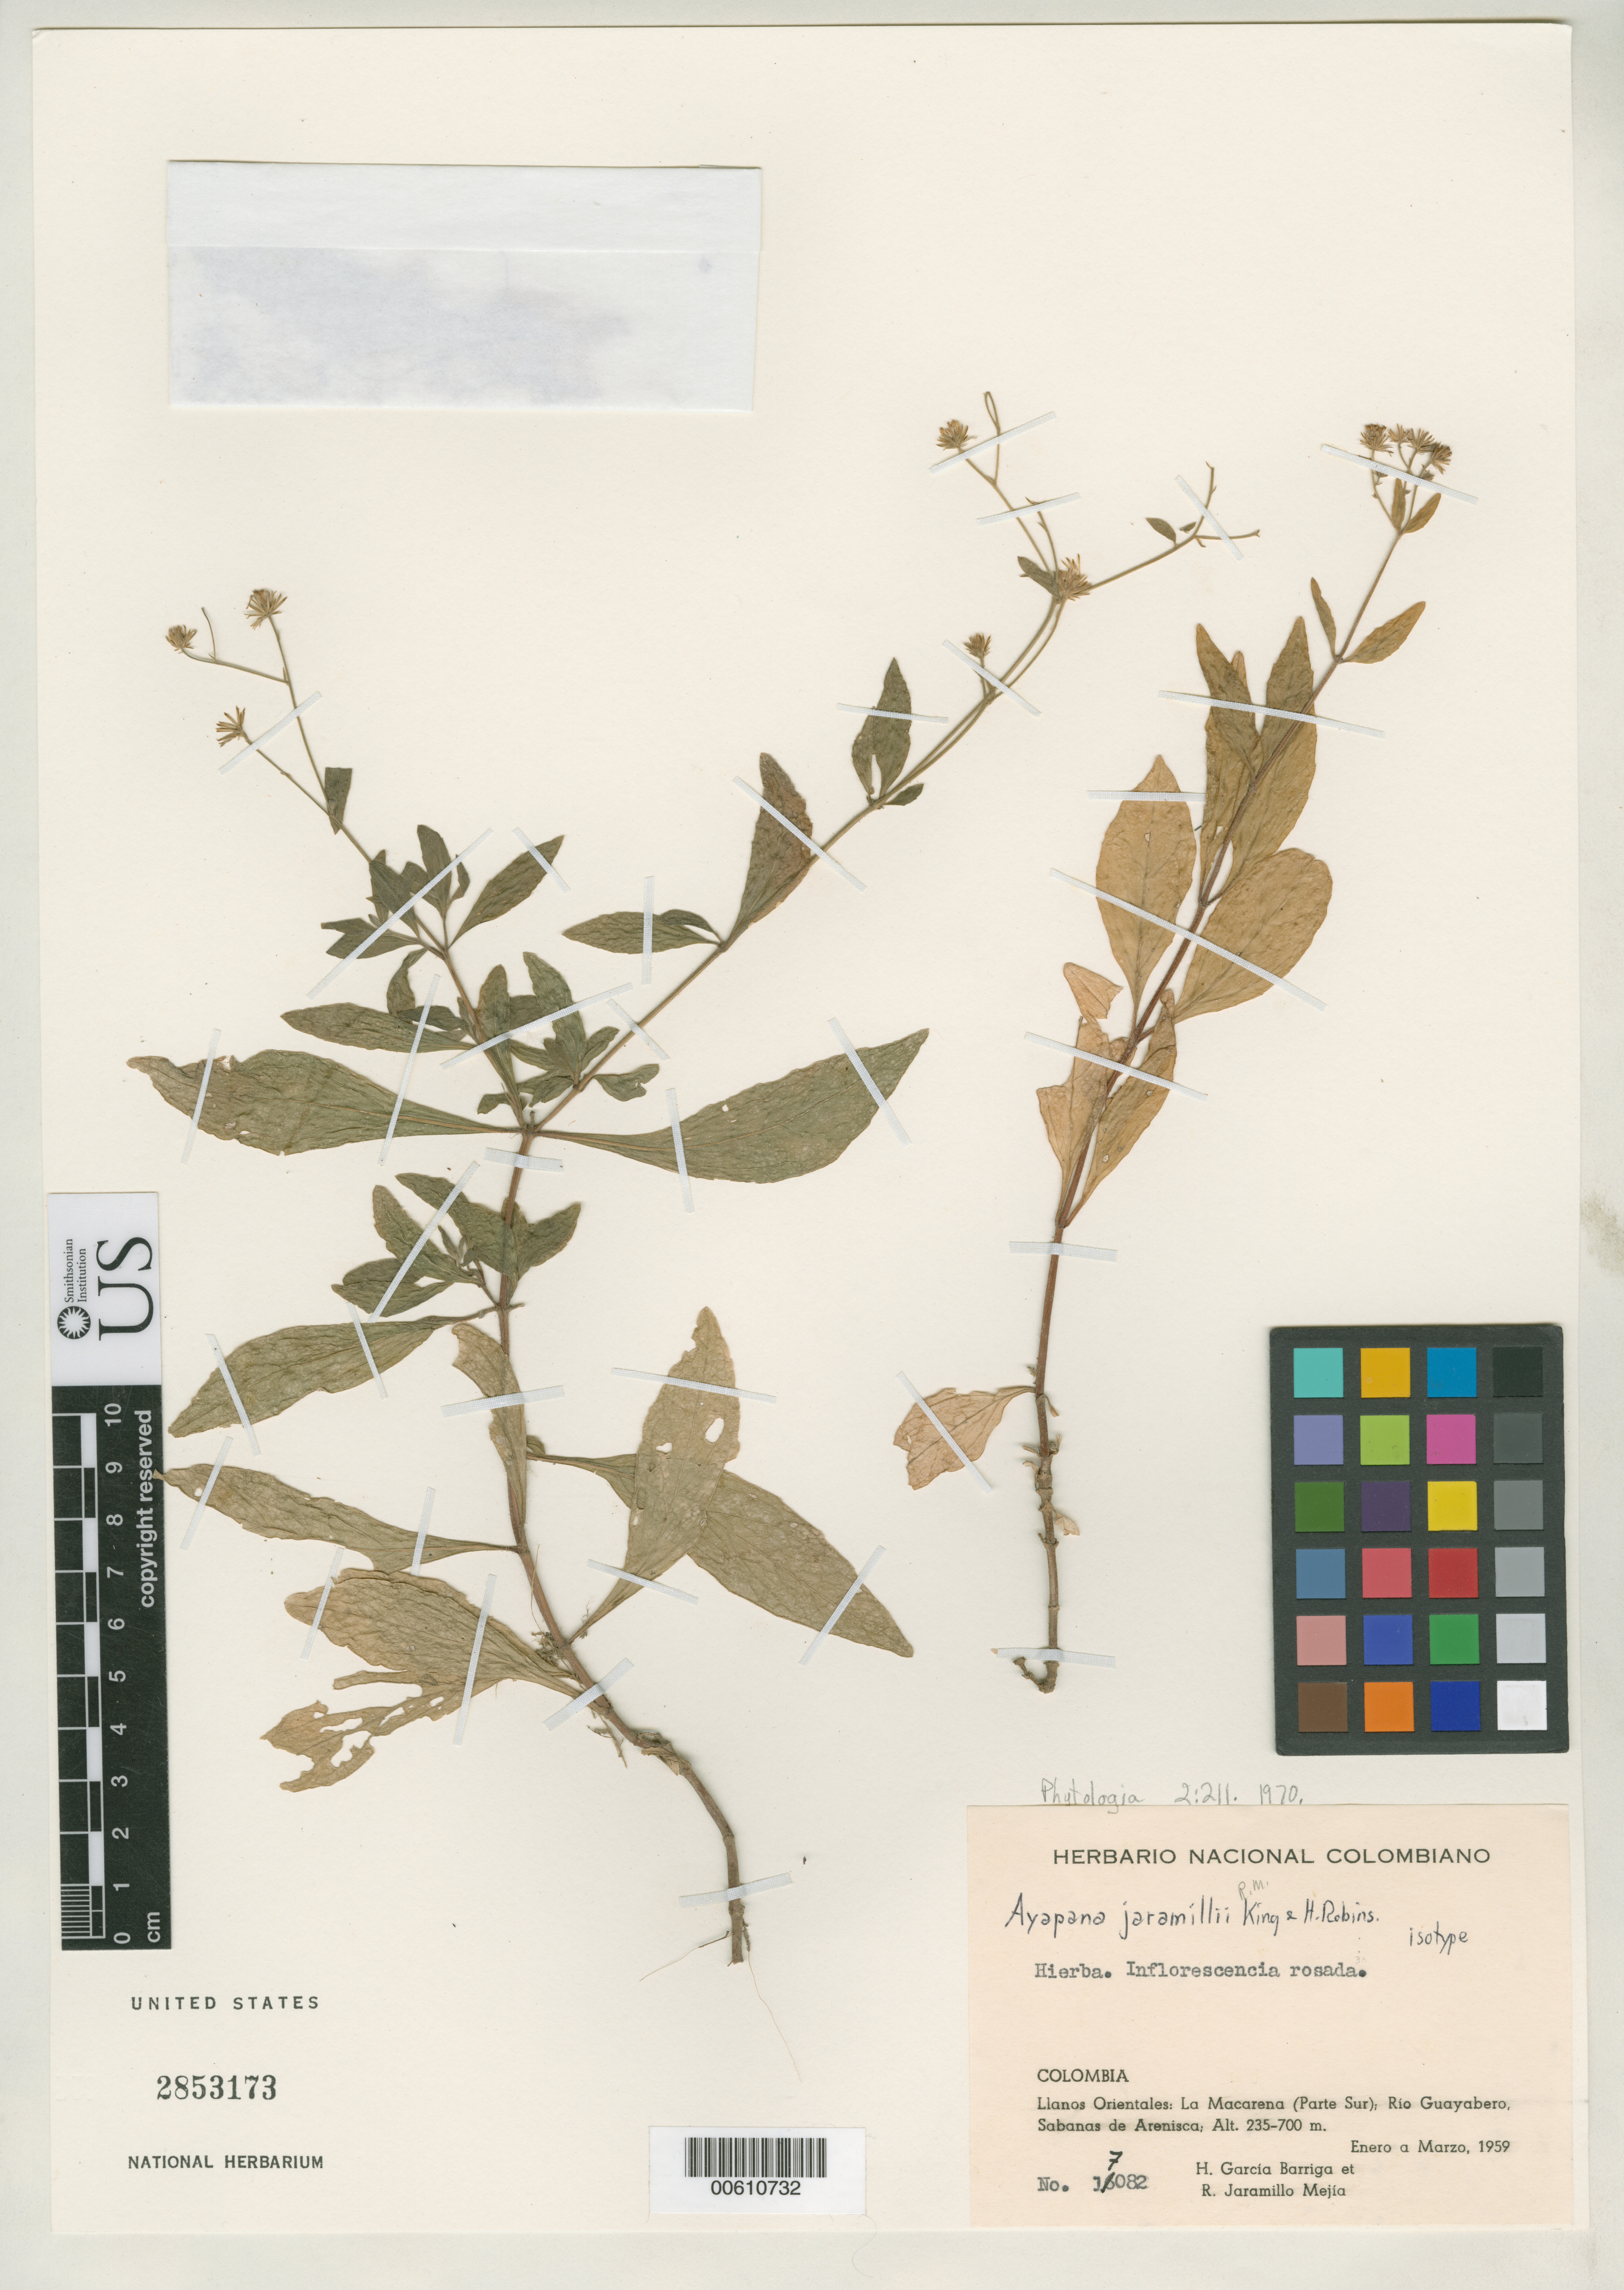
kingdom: Plantae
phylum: Tracheophyta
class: Magnoliopsida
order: Asterales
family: Asteraceae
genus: Ayapana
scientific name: Ayapana jaramillii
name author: R.M. King & H. Rob.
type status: Isotype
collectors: H. García Barriga & R. Jaramillo M.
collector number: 17082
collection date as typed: Jan 1959 to -- Mar 1959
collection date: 1959-01/1959-03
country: Colombia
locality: Llanos Orientales, la Macarena, Rio Guayabero, Sabanas de Arenisca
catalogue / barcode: US 2853173